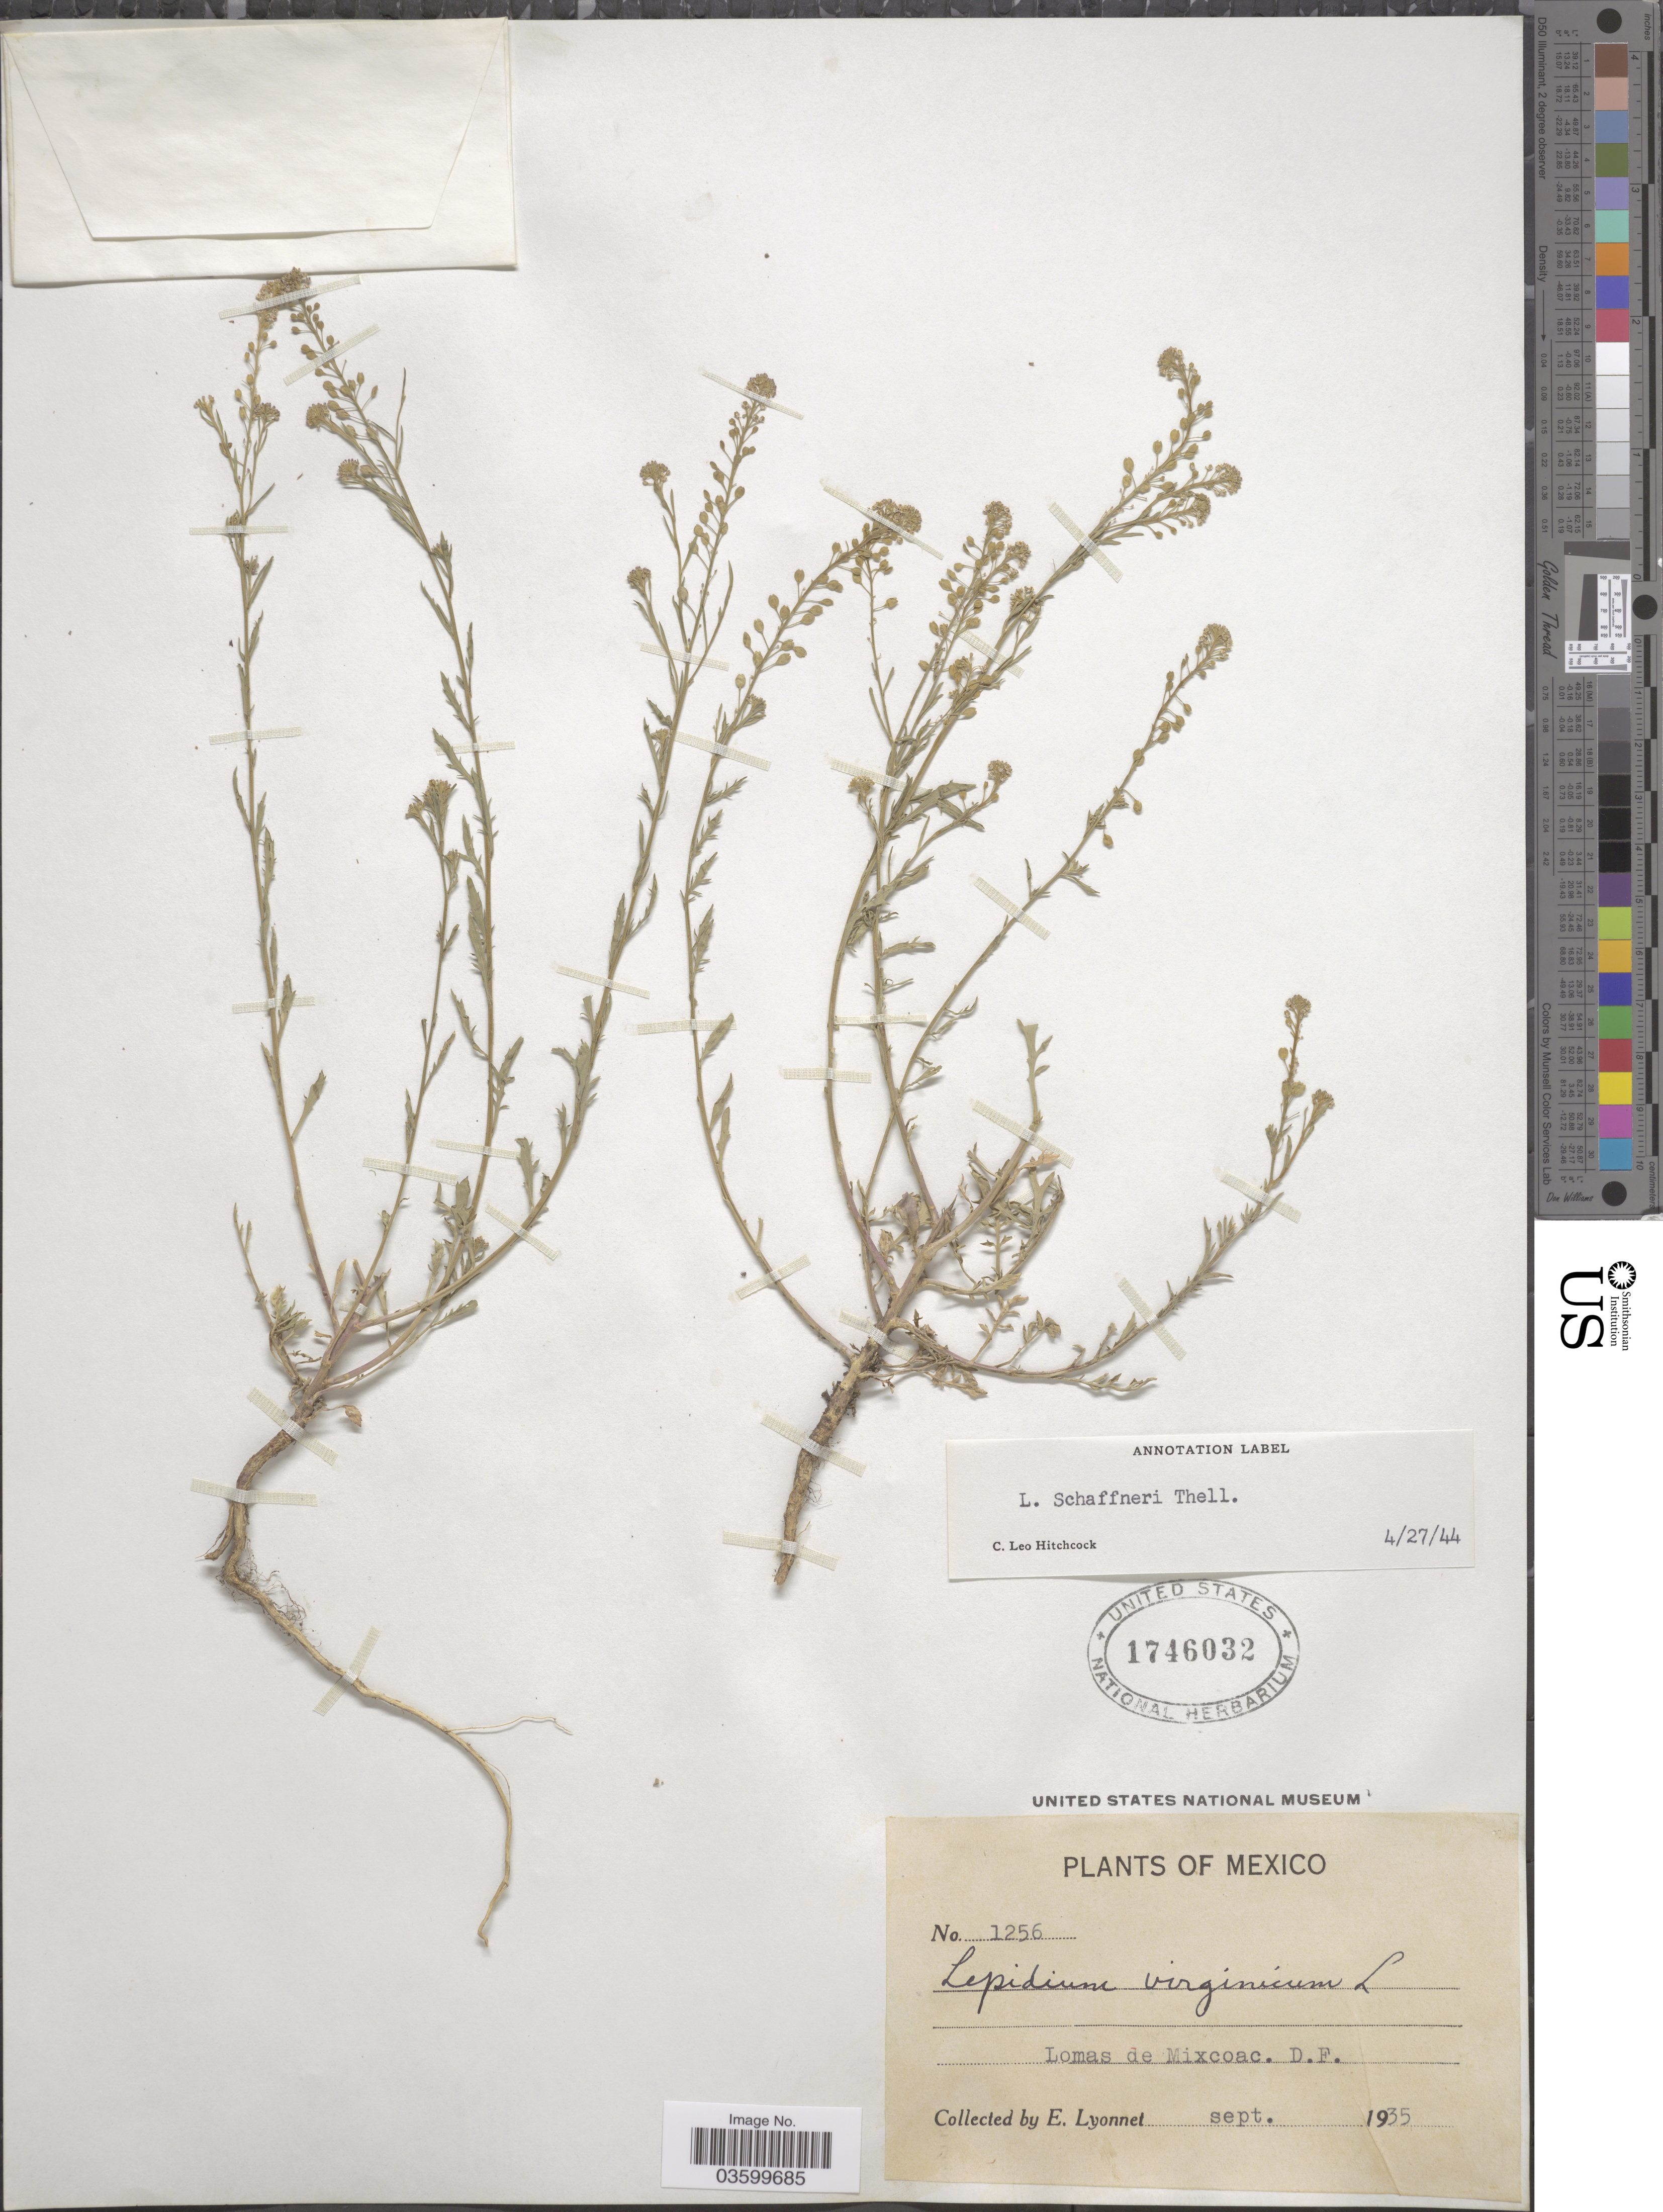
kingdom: Plantae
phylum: Tracheophyta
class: Magnoliopsida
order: Brassicales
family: Brassicaceae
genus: Lepidium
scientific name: Lepidium schaffneri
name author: Thell.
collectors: E. Lyonnet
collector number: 1256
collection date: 1935-09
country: Mexico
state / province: Distrito Federal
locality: Lomas de Mixcoac.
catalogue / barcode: US 1746032